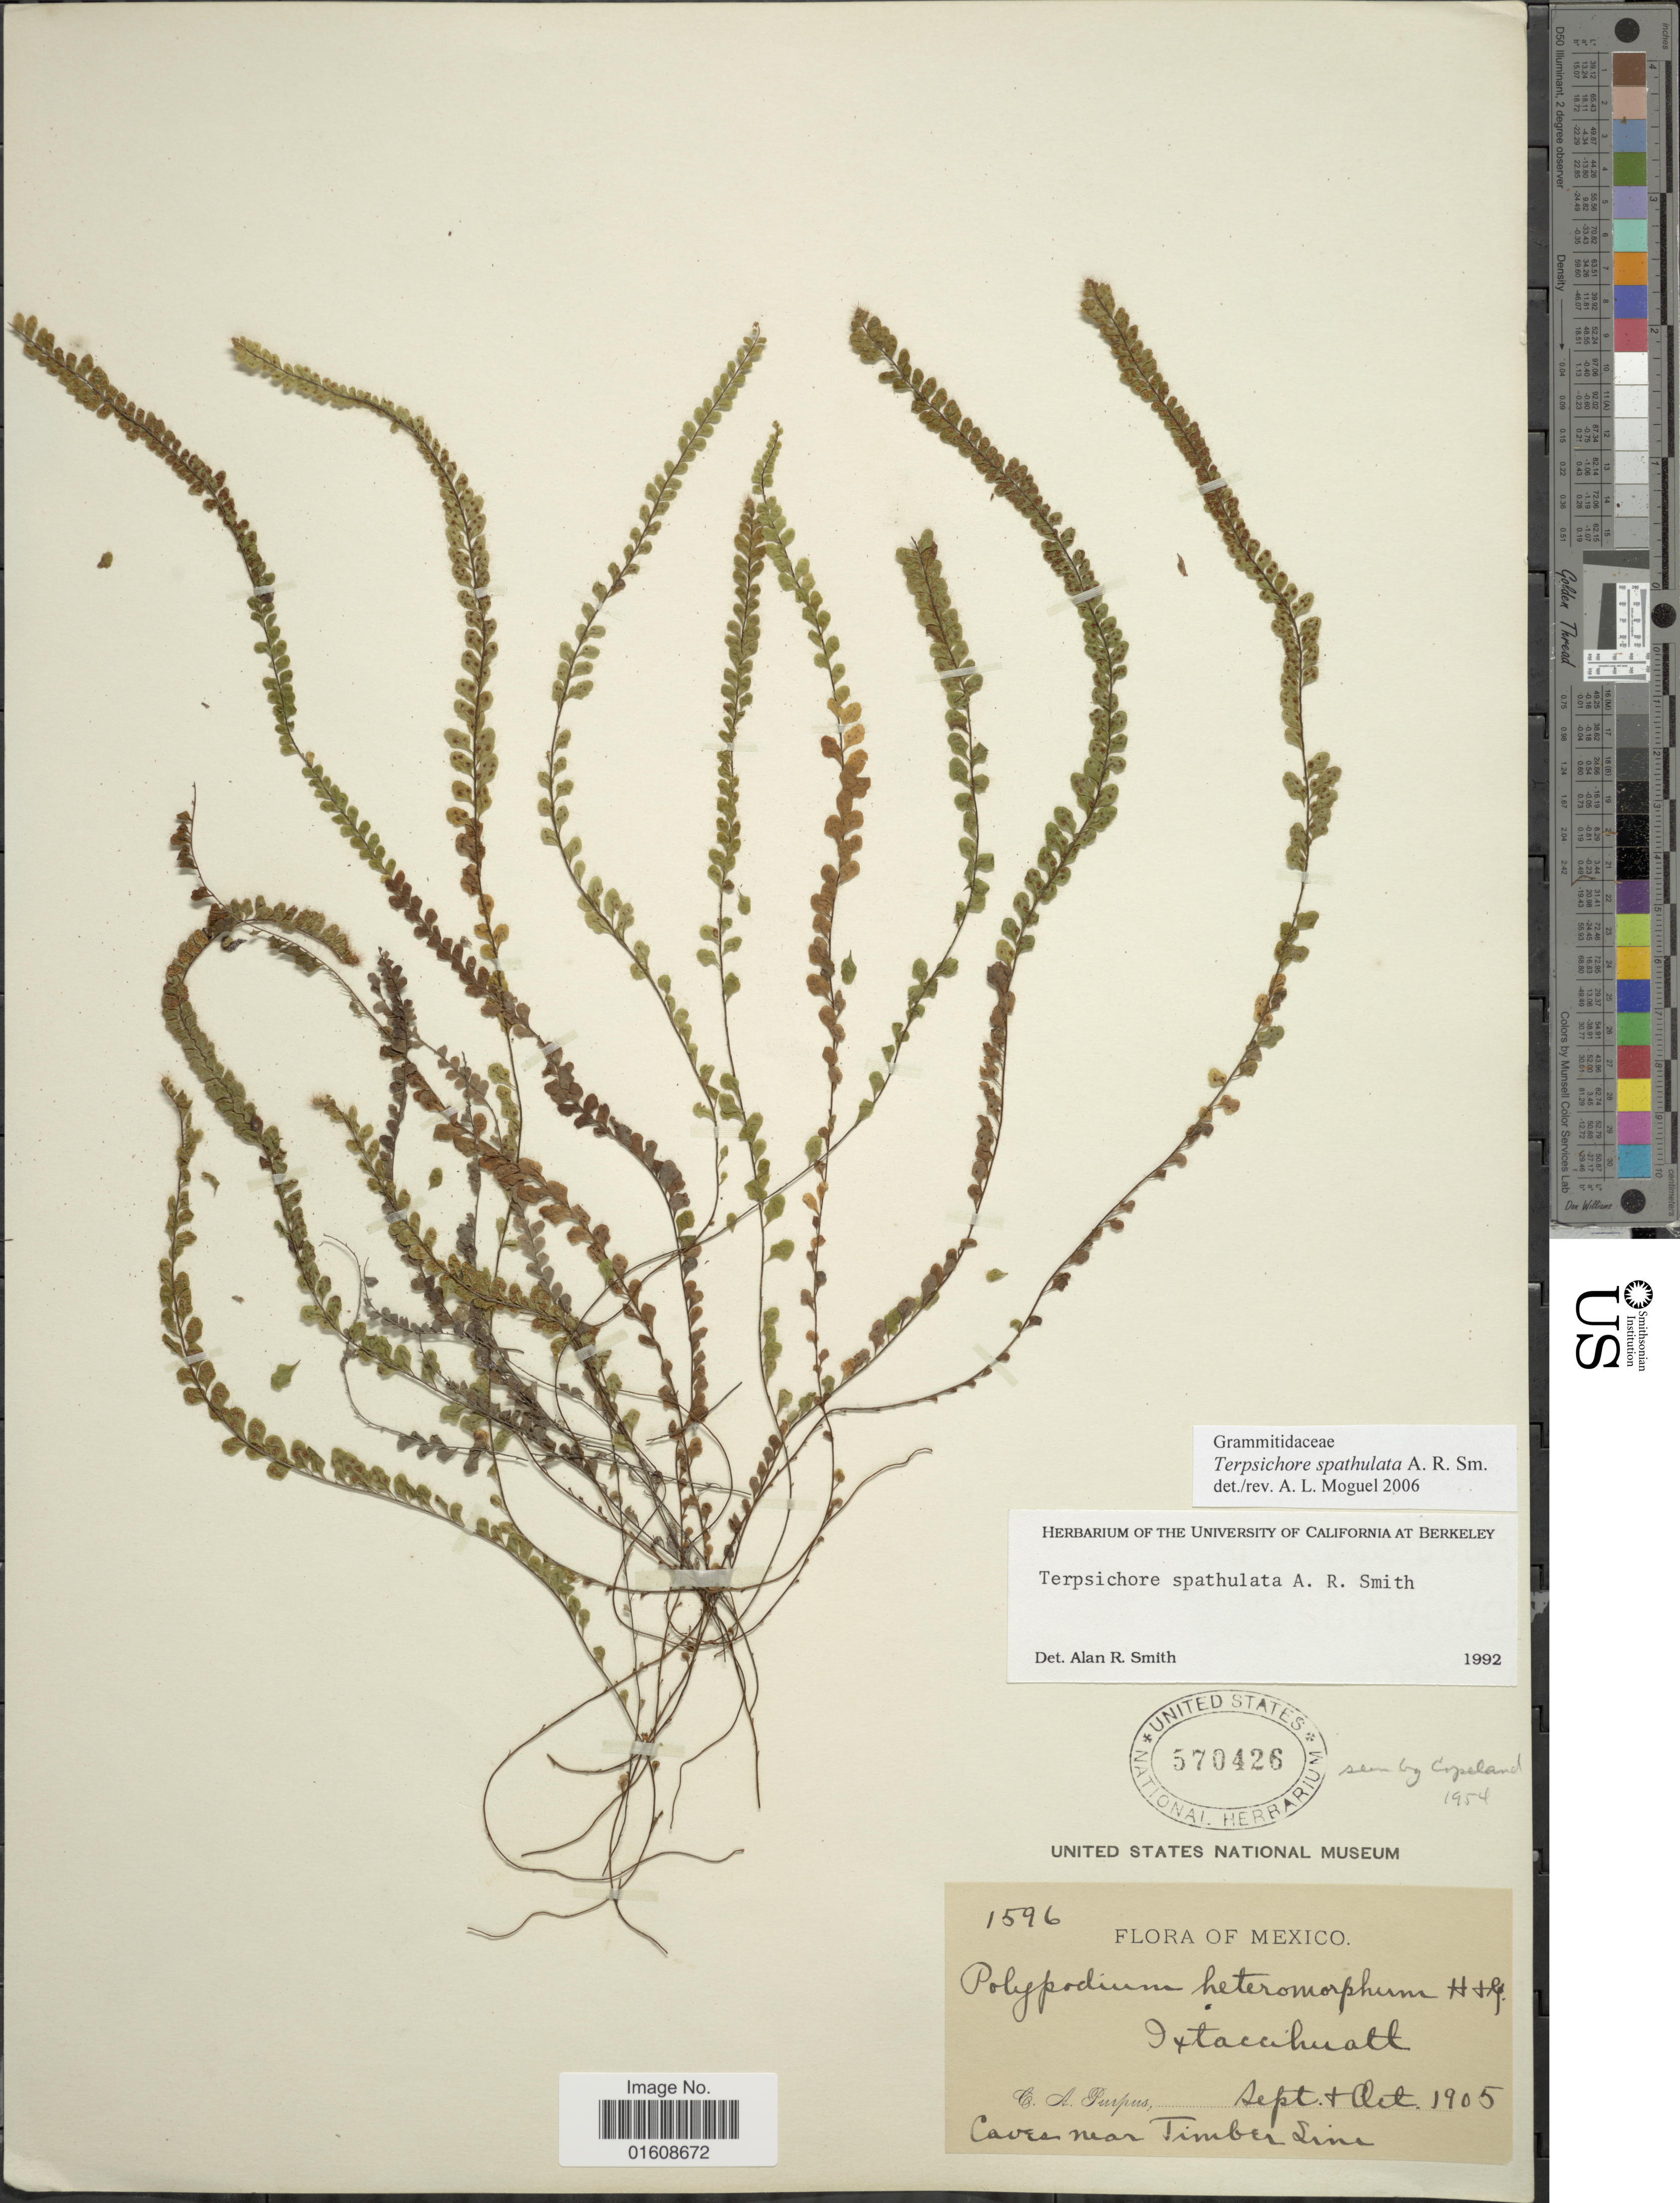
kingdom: Plantae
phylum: Tracheophyta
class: Polypodiopsida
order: Polypodiales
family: Polypodiaceae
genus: Alansmia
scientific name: Alansmia spathulata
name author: (A.R. Sm.) Moguel & M. Kessler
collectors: C. A. Purpus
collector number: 1596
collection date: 1905-09/1905-10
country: Mexico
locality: Ixtaccihuatl. Caves near Timber Line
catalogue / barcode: US 570426